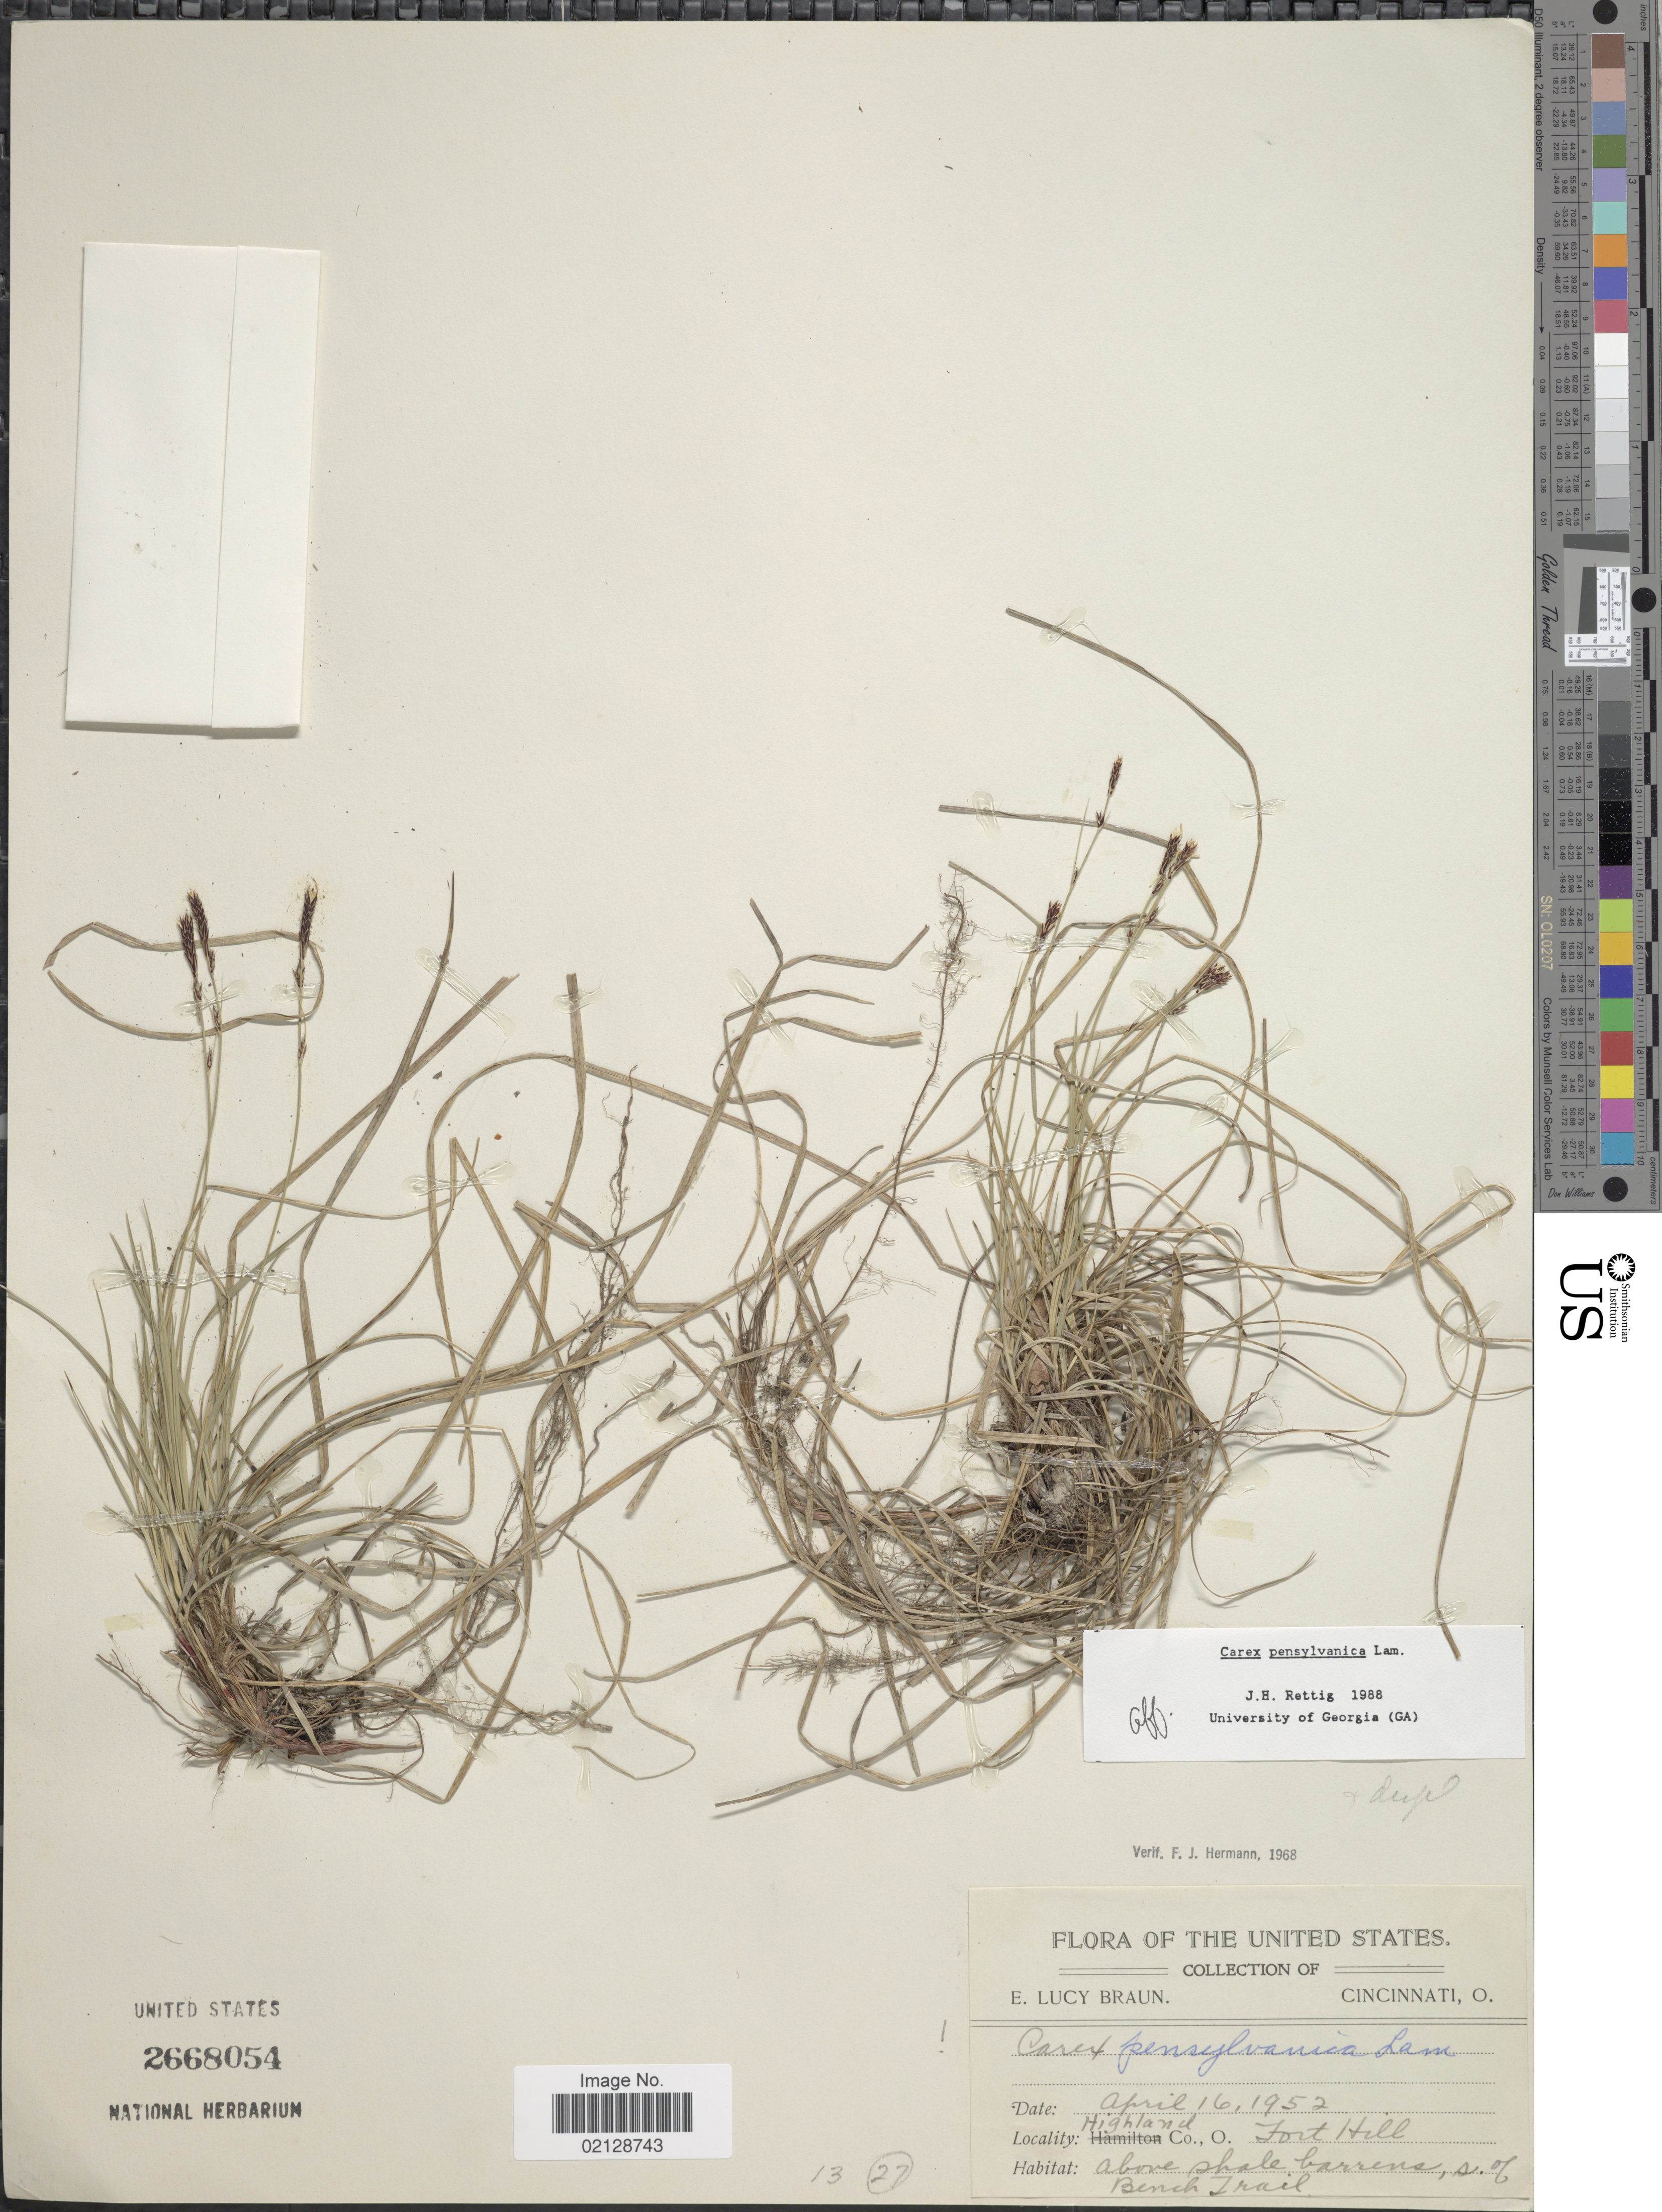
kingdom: Plantae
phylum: Tracheophyta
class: Liliopsida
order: Poales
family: Cyperaceae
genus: Carex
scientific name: Carex pensylvanica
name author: Lam.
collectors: E. L. Braun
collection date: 1952-04-16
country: United States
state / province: Ohio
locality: Highland Co., O., Fort Hill, above shale barrens, s. of Bench Trail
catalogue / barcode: US 2668054